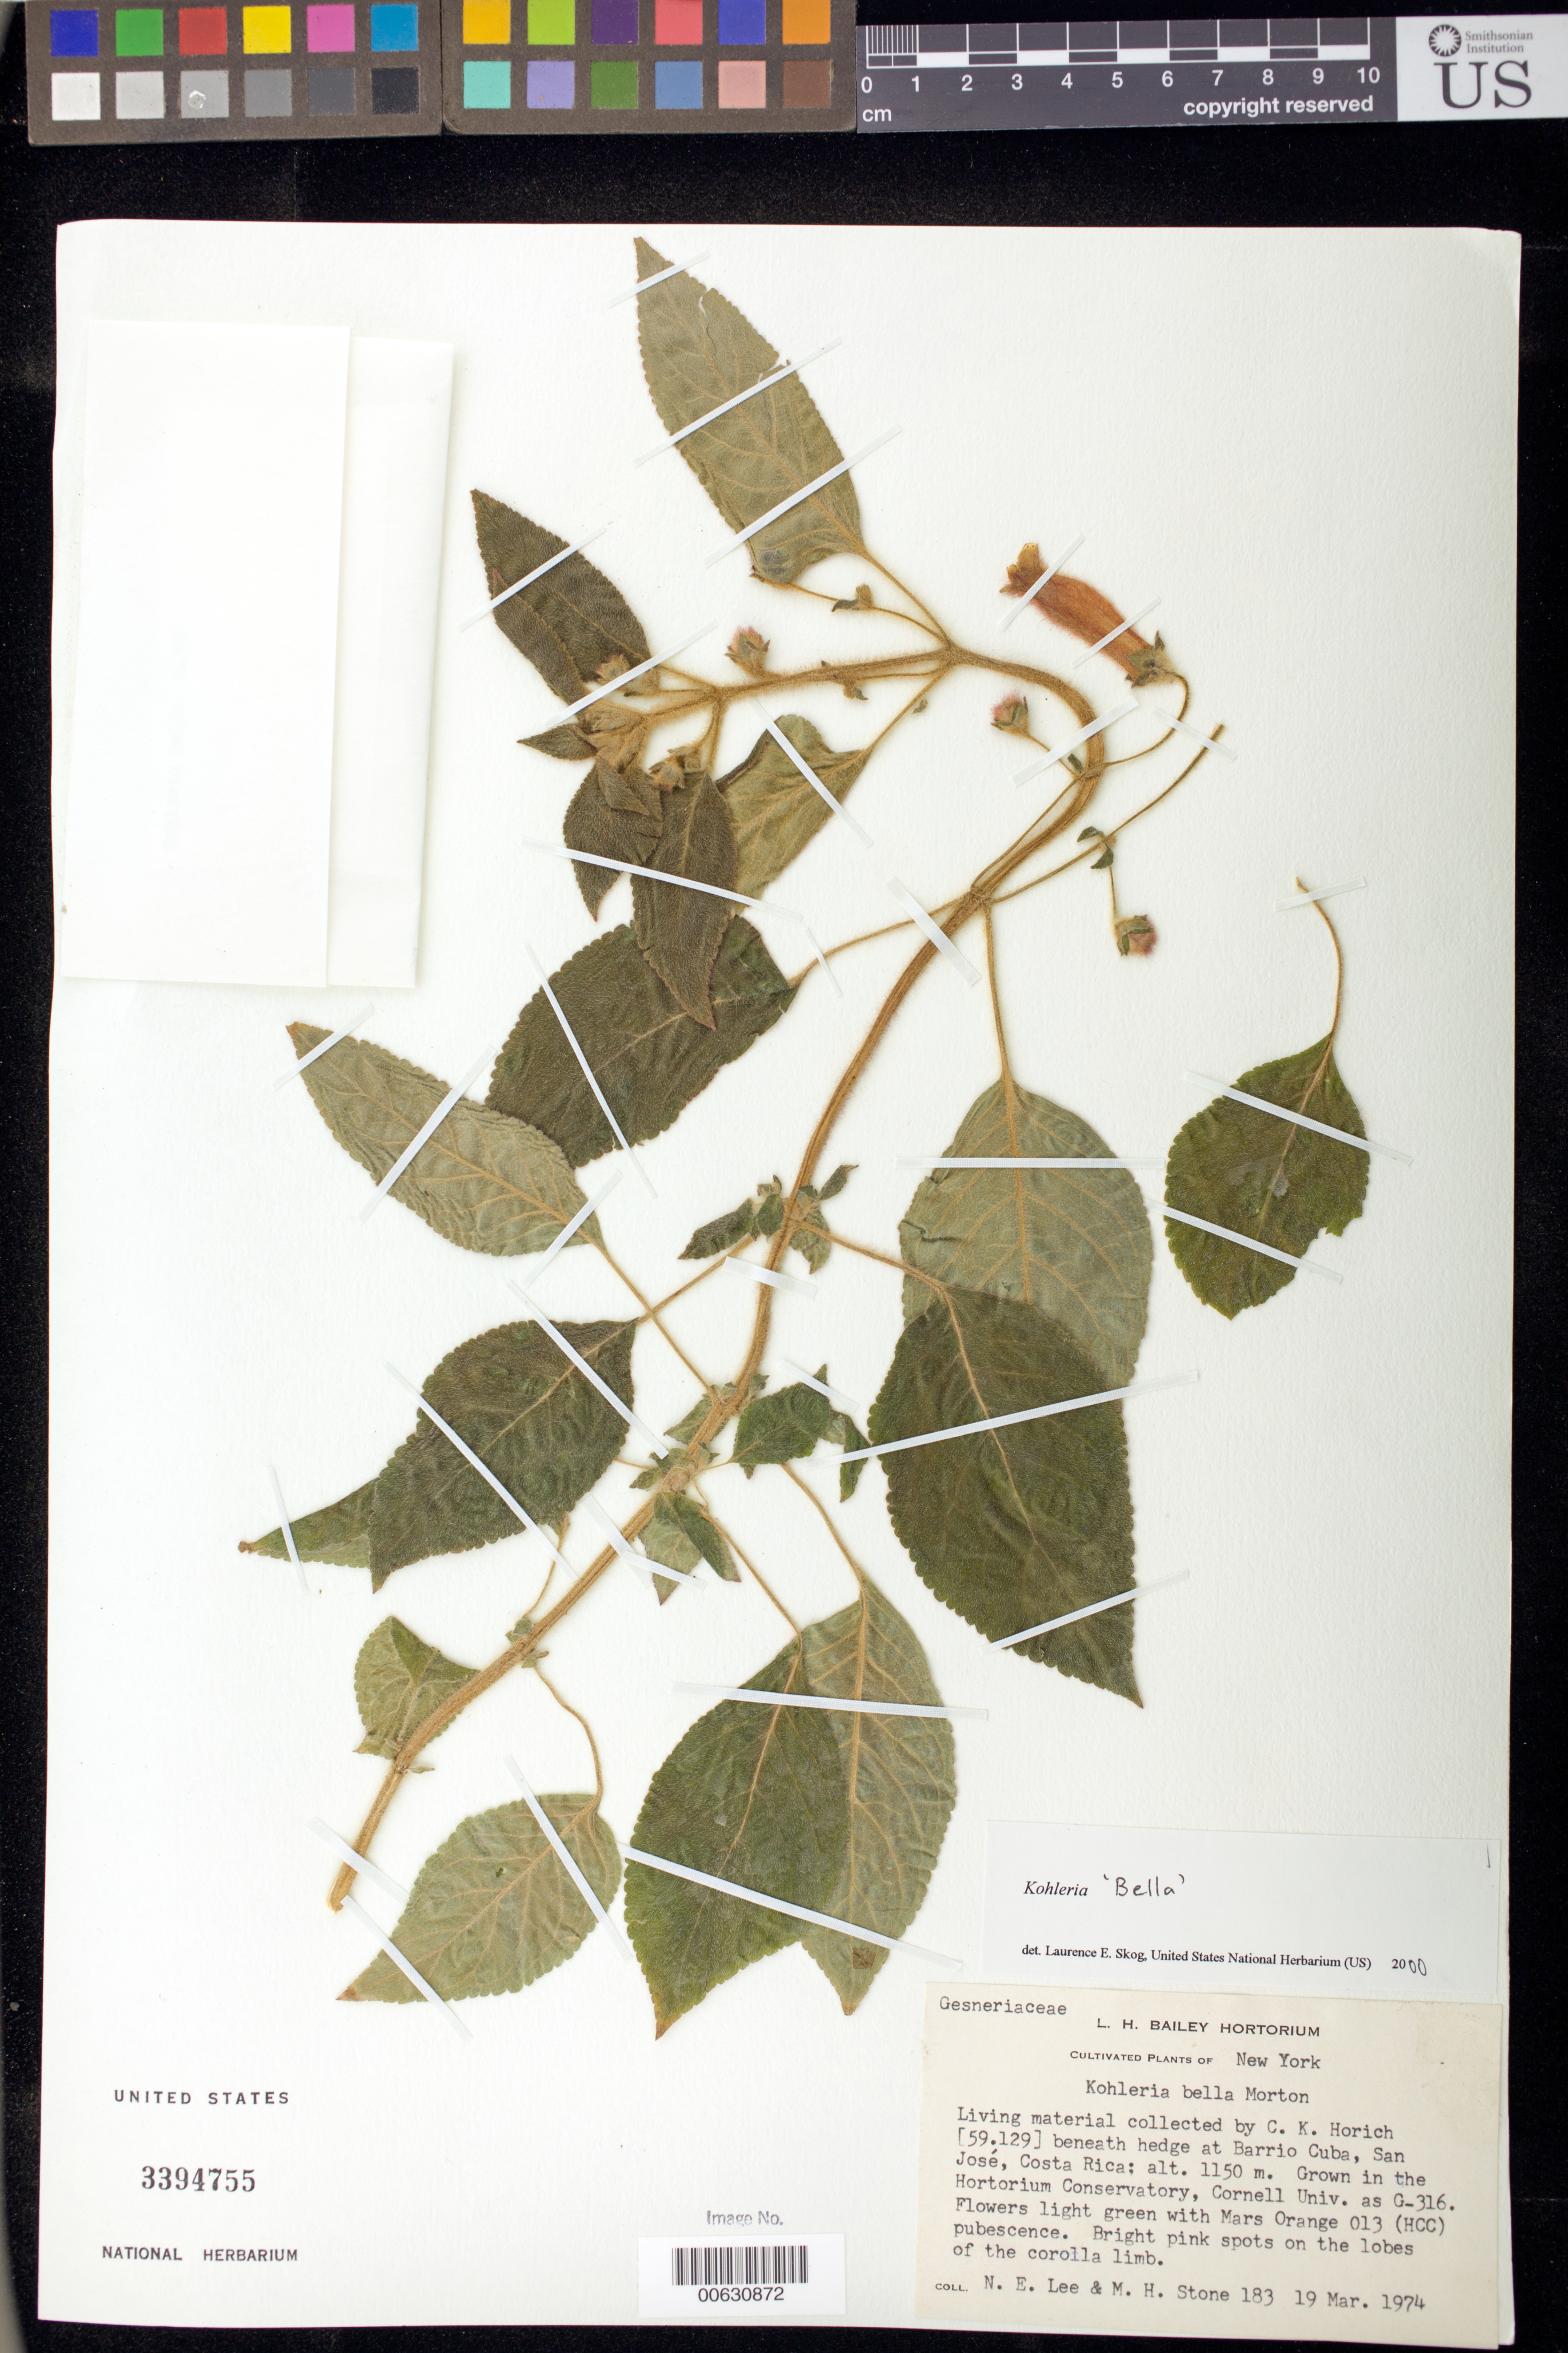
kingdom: Plantae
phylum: Tracheophyta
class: Magnoliopsida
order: Lamiales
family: Gesneriaceae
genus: Kohleria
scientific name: Kohleria 'Bella'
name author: (C.V. Morton)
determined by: Skog, Laurence E.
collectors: N. Lee & M. Stone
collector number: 183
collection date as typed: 19 Mar 1974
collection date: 1974-03-19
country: Costa Rica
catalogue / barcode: US 3394755